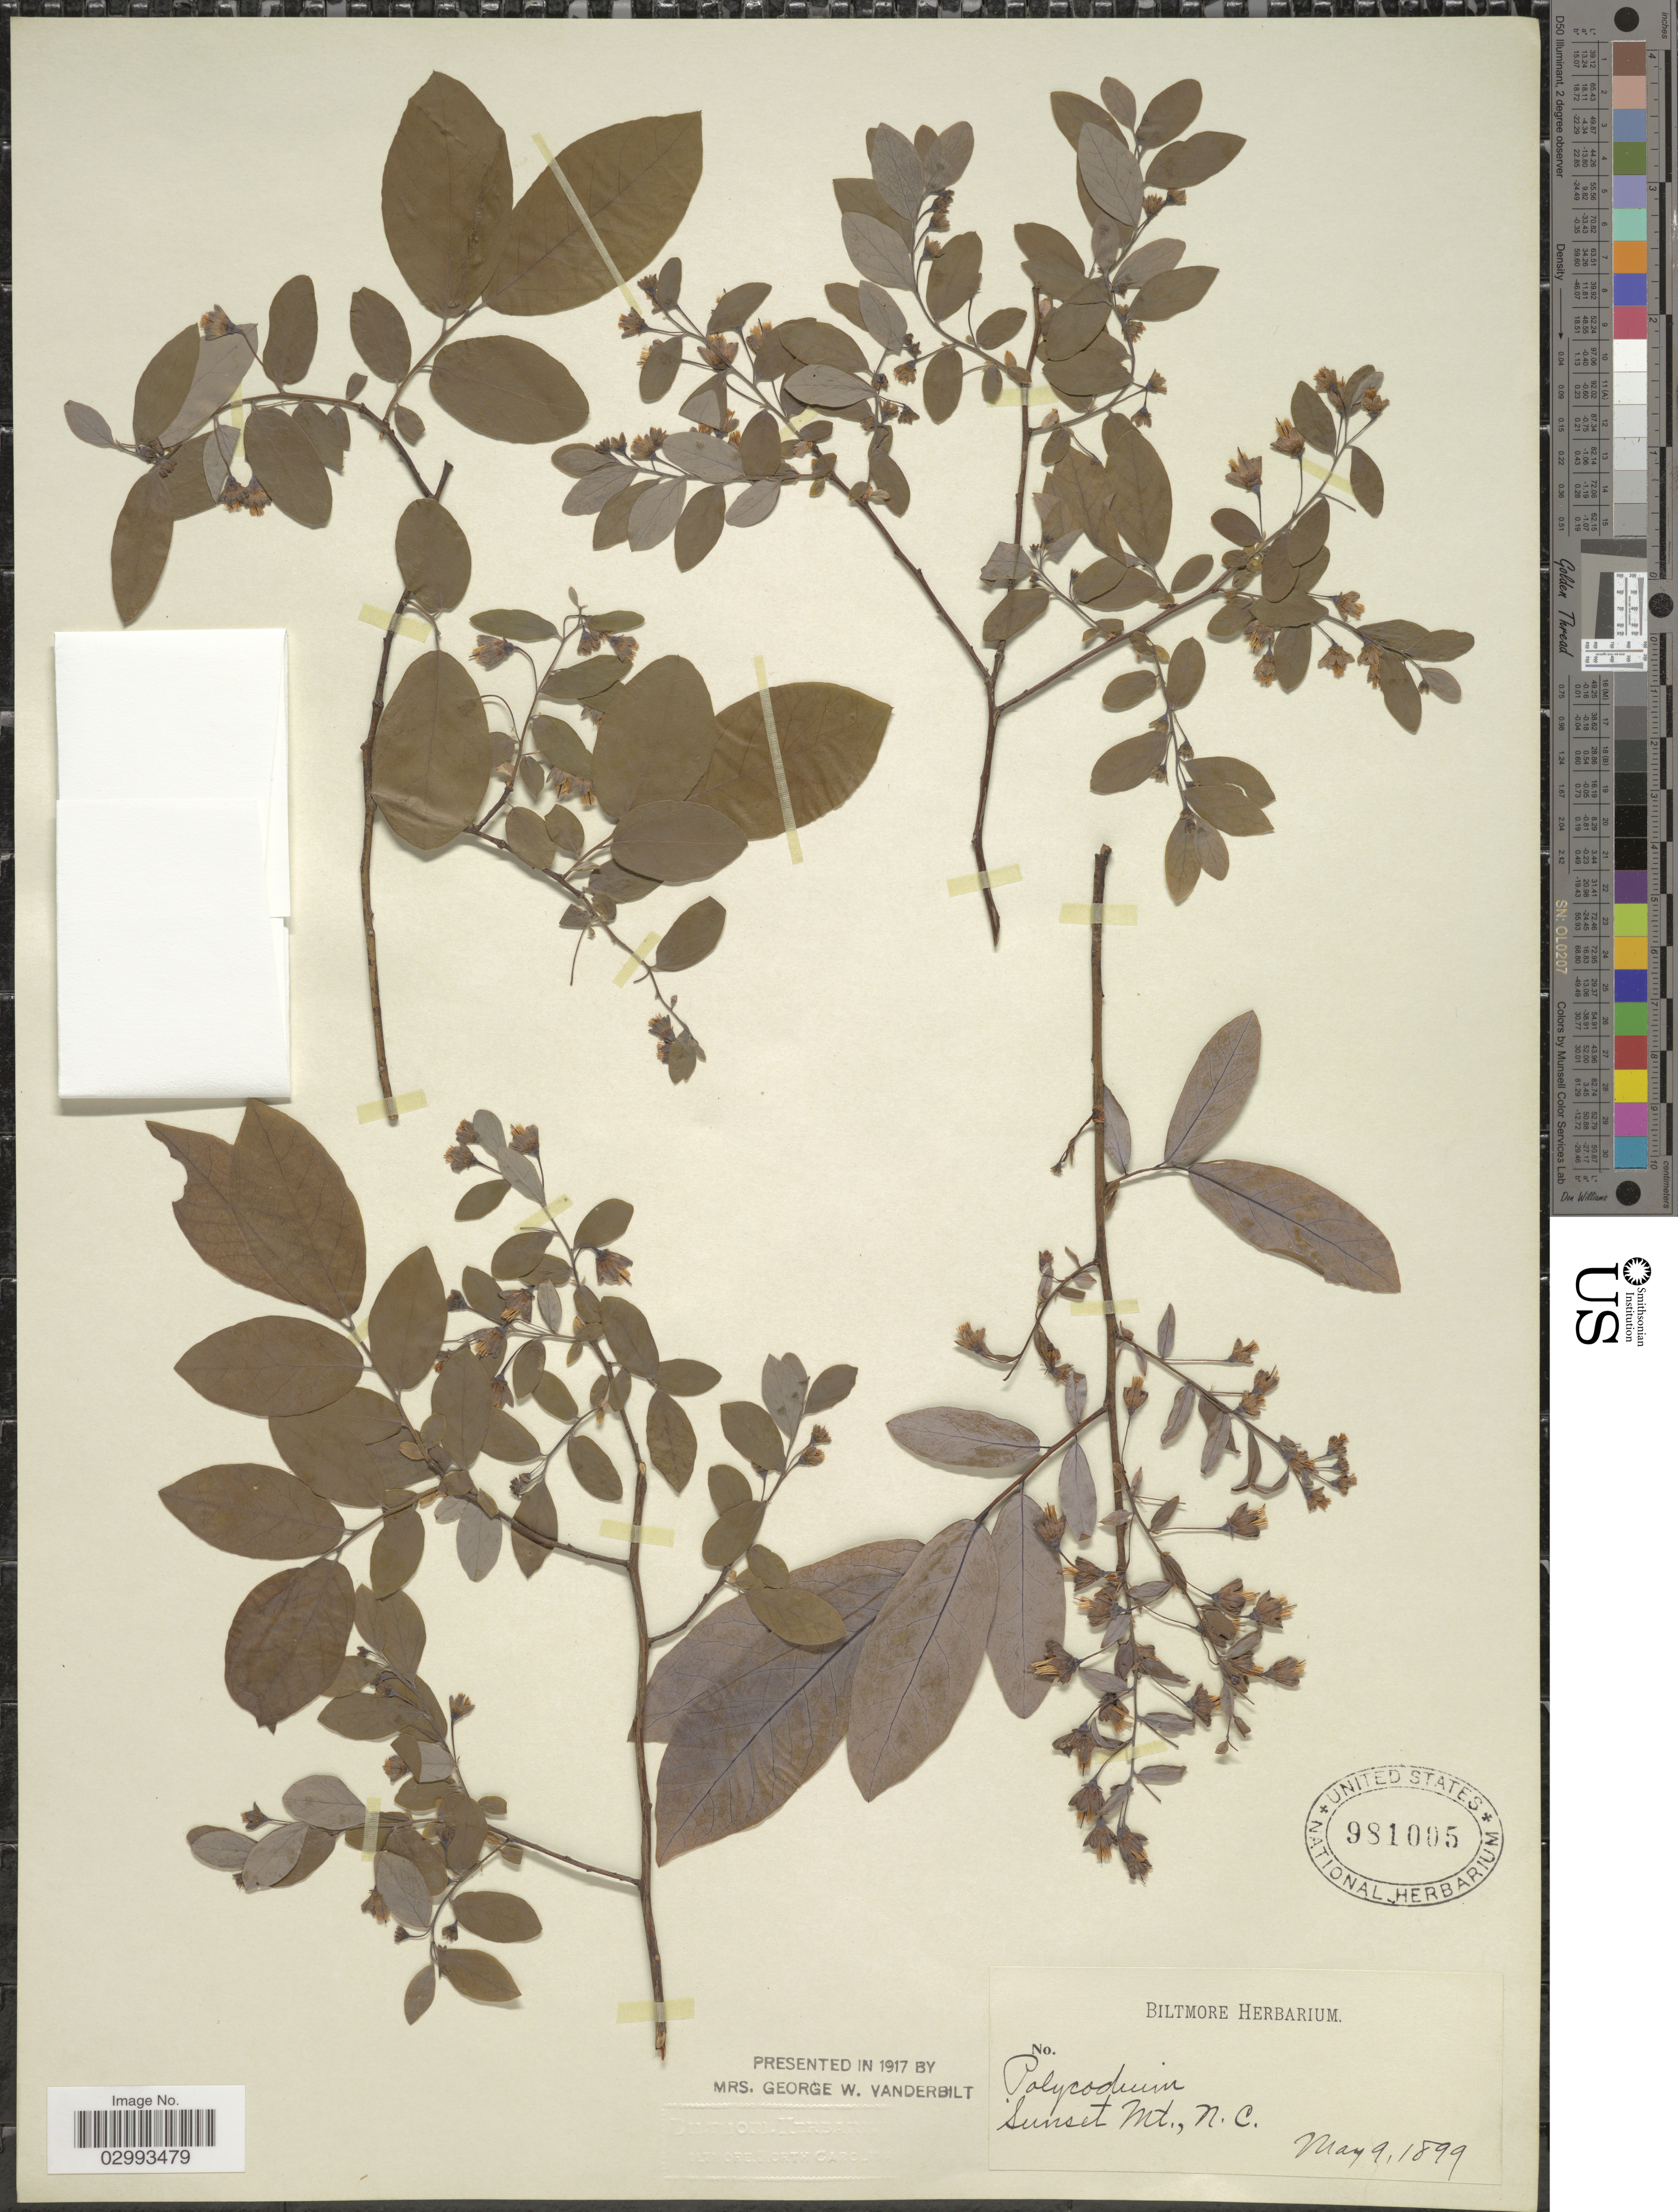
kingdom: Plantae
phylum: Tracheophyta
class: Magnoliopsida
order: Ericales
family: Ericaceae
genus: Polycodium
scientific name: Polycodium stamineum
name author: (L.) Greene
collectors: ex herb. Biltmore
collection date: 1899-05-09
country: United States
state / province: North Carolina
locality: Sunset Mt.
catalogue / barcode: US 981005